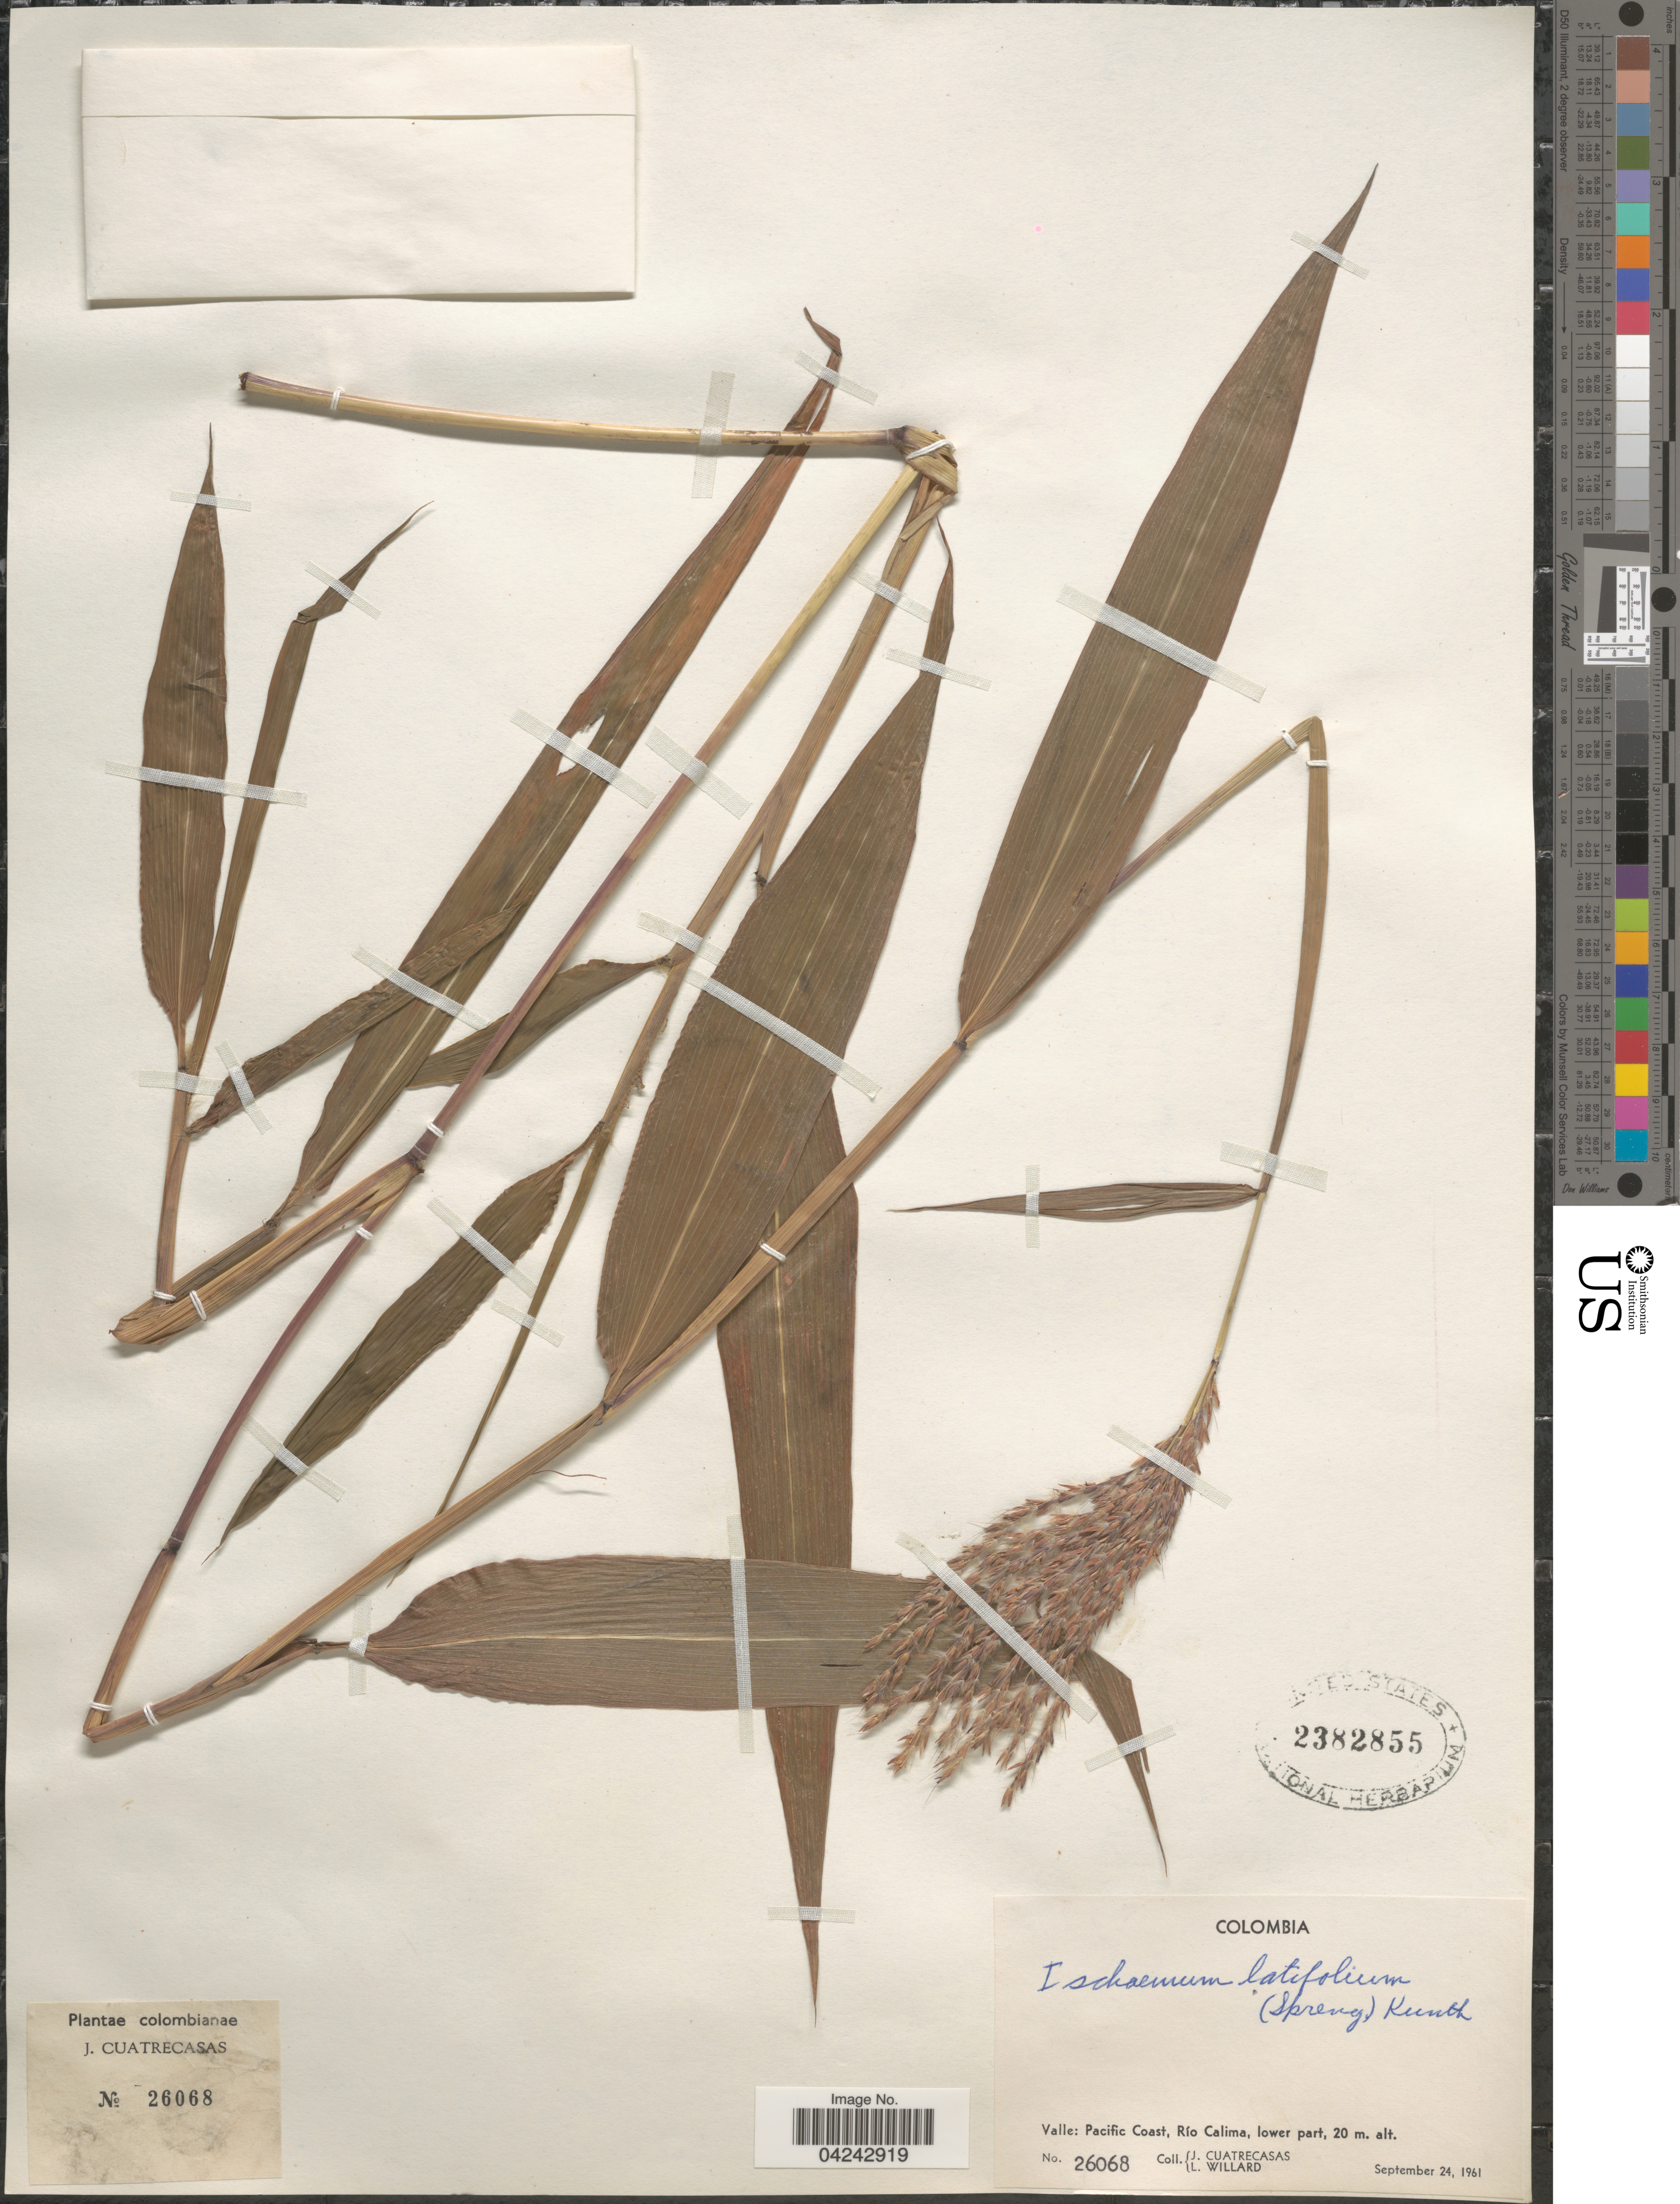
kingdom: Plantae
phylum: Tracheophyta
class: Liliopsida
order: Poales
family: Poaceae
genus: Ischaemum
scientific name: Ischaemum latifolium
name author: (Spreng.) Kunth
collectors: J. Cuatrecasas & L. Willard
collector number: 26068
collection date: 1961-09-24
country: Colombia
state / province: Valle del Cauca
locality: Valle: Pacific Coast, Río Calima, lower part.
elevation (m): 20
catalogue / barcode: US 2382855